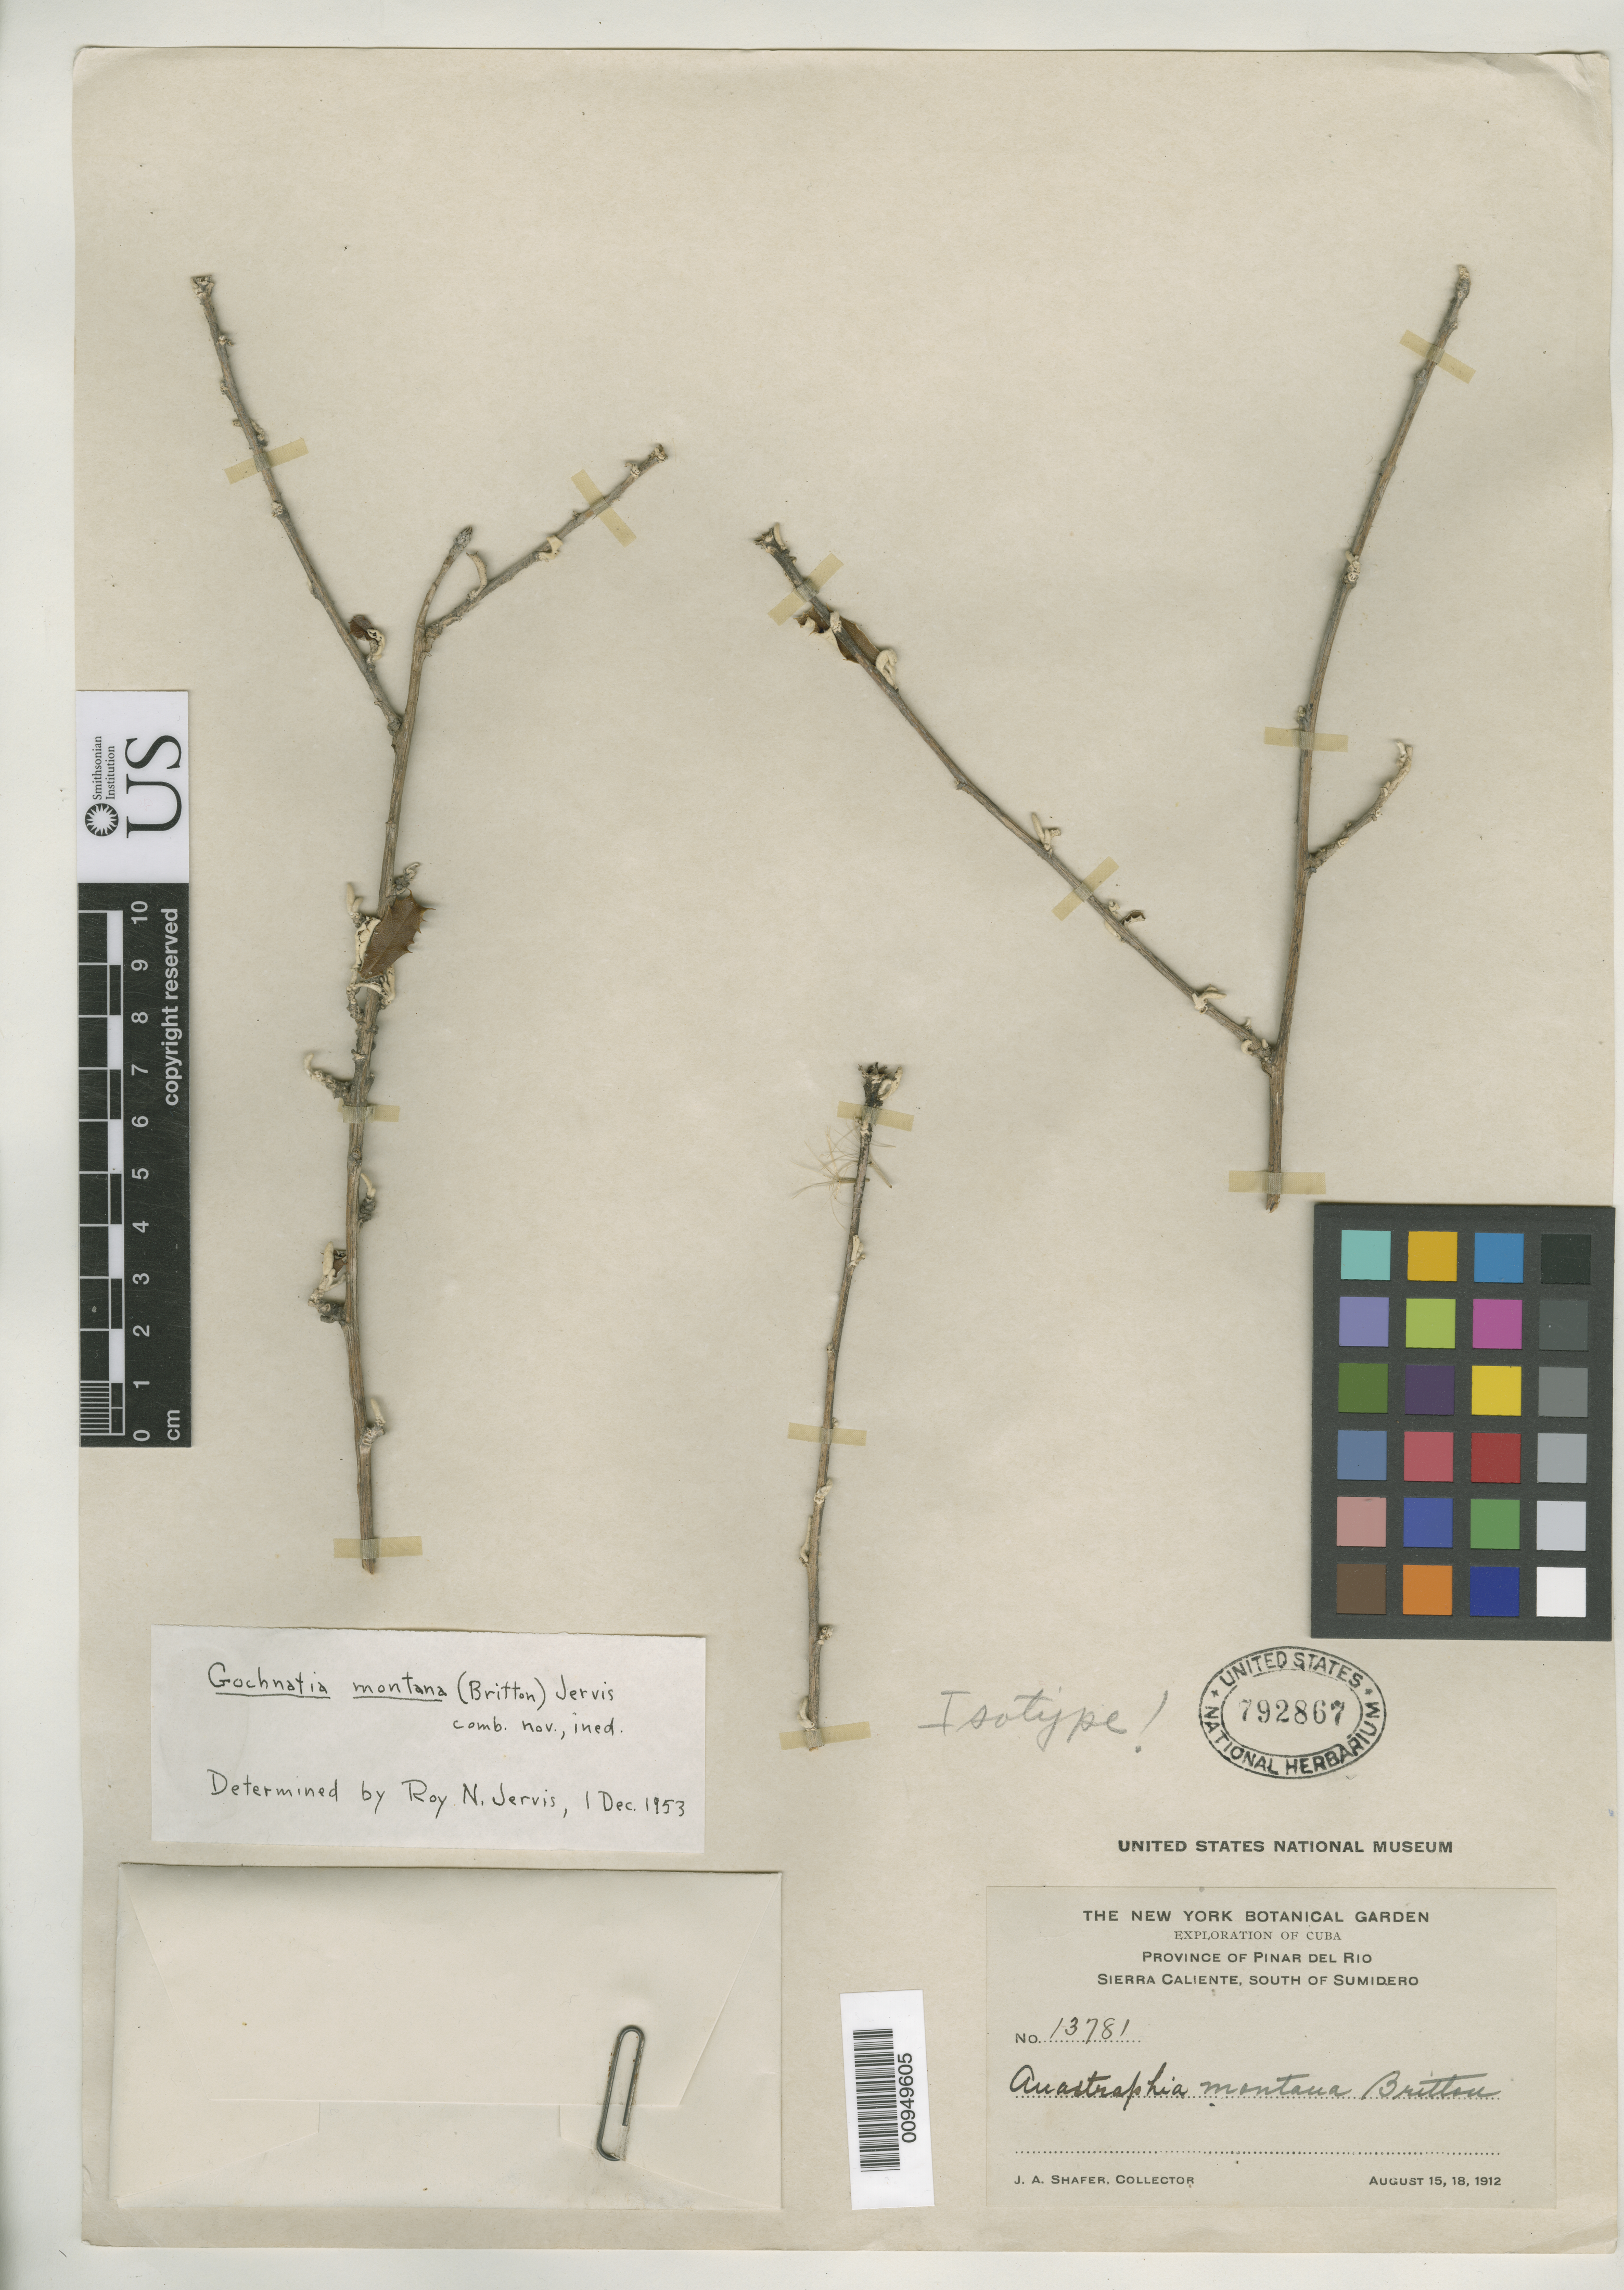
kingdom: Plantae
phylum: Tracheophyta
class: Magnoliopsida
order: Asterales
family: Asteraceae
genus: Anastraphia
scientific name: Anastraphia montana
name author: Britton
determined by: Jervis, R. N.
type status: Isotype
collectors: J. A. Shafer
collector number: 13781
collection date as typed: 15 Aug 1912 to 18 Aug 1912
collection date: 1912-08-15/1912-08-18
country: Cuba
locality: Province of Pinar del Rio, Sierra Caliente, south of Sumidero.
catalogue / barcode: US 792867